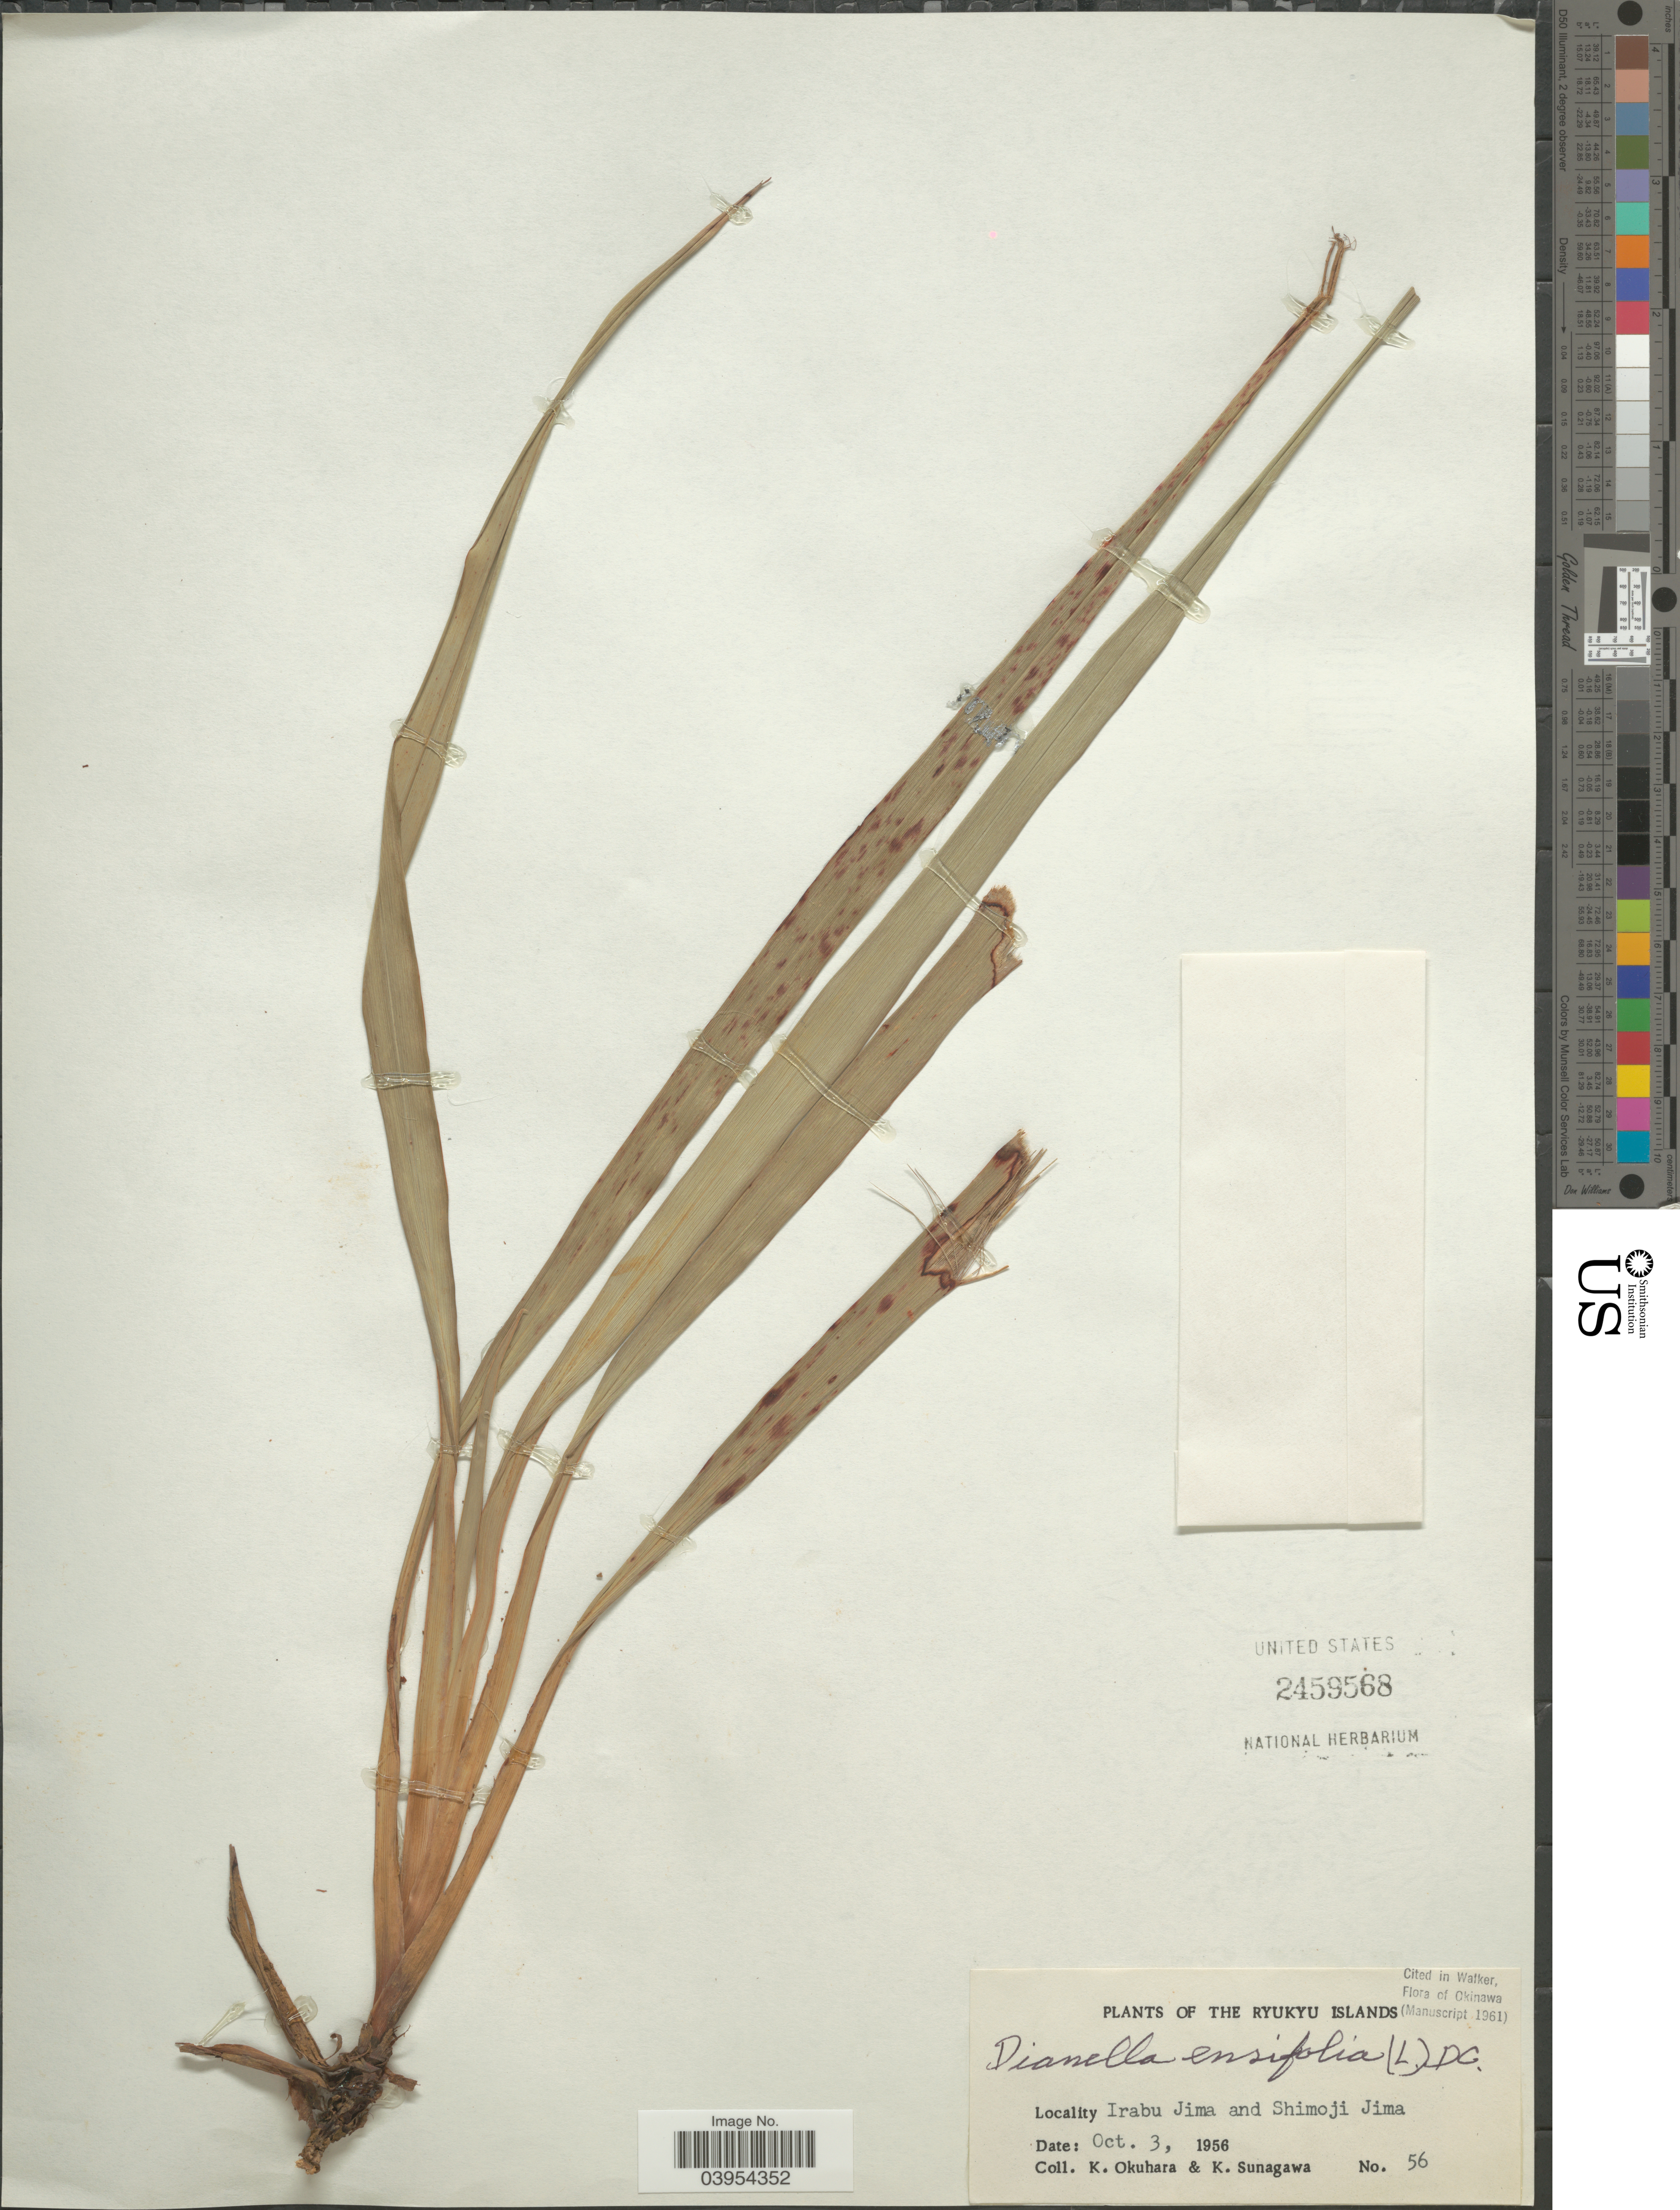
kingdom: Plantae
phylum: Tracheophyta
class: Liliopsida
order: Asparagales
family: Asphodelaceae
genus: Dianella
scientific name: Dianella ensifolia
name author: (L.) DC.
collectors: K. Okuhara & K. Sunagawa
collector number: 56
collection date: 1956-10-03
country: Japan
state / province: Okinawa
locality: The Ryukyu Islands. Irabu Jima and Shimoji Jima.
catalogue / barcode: US 2459568